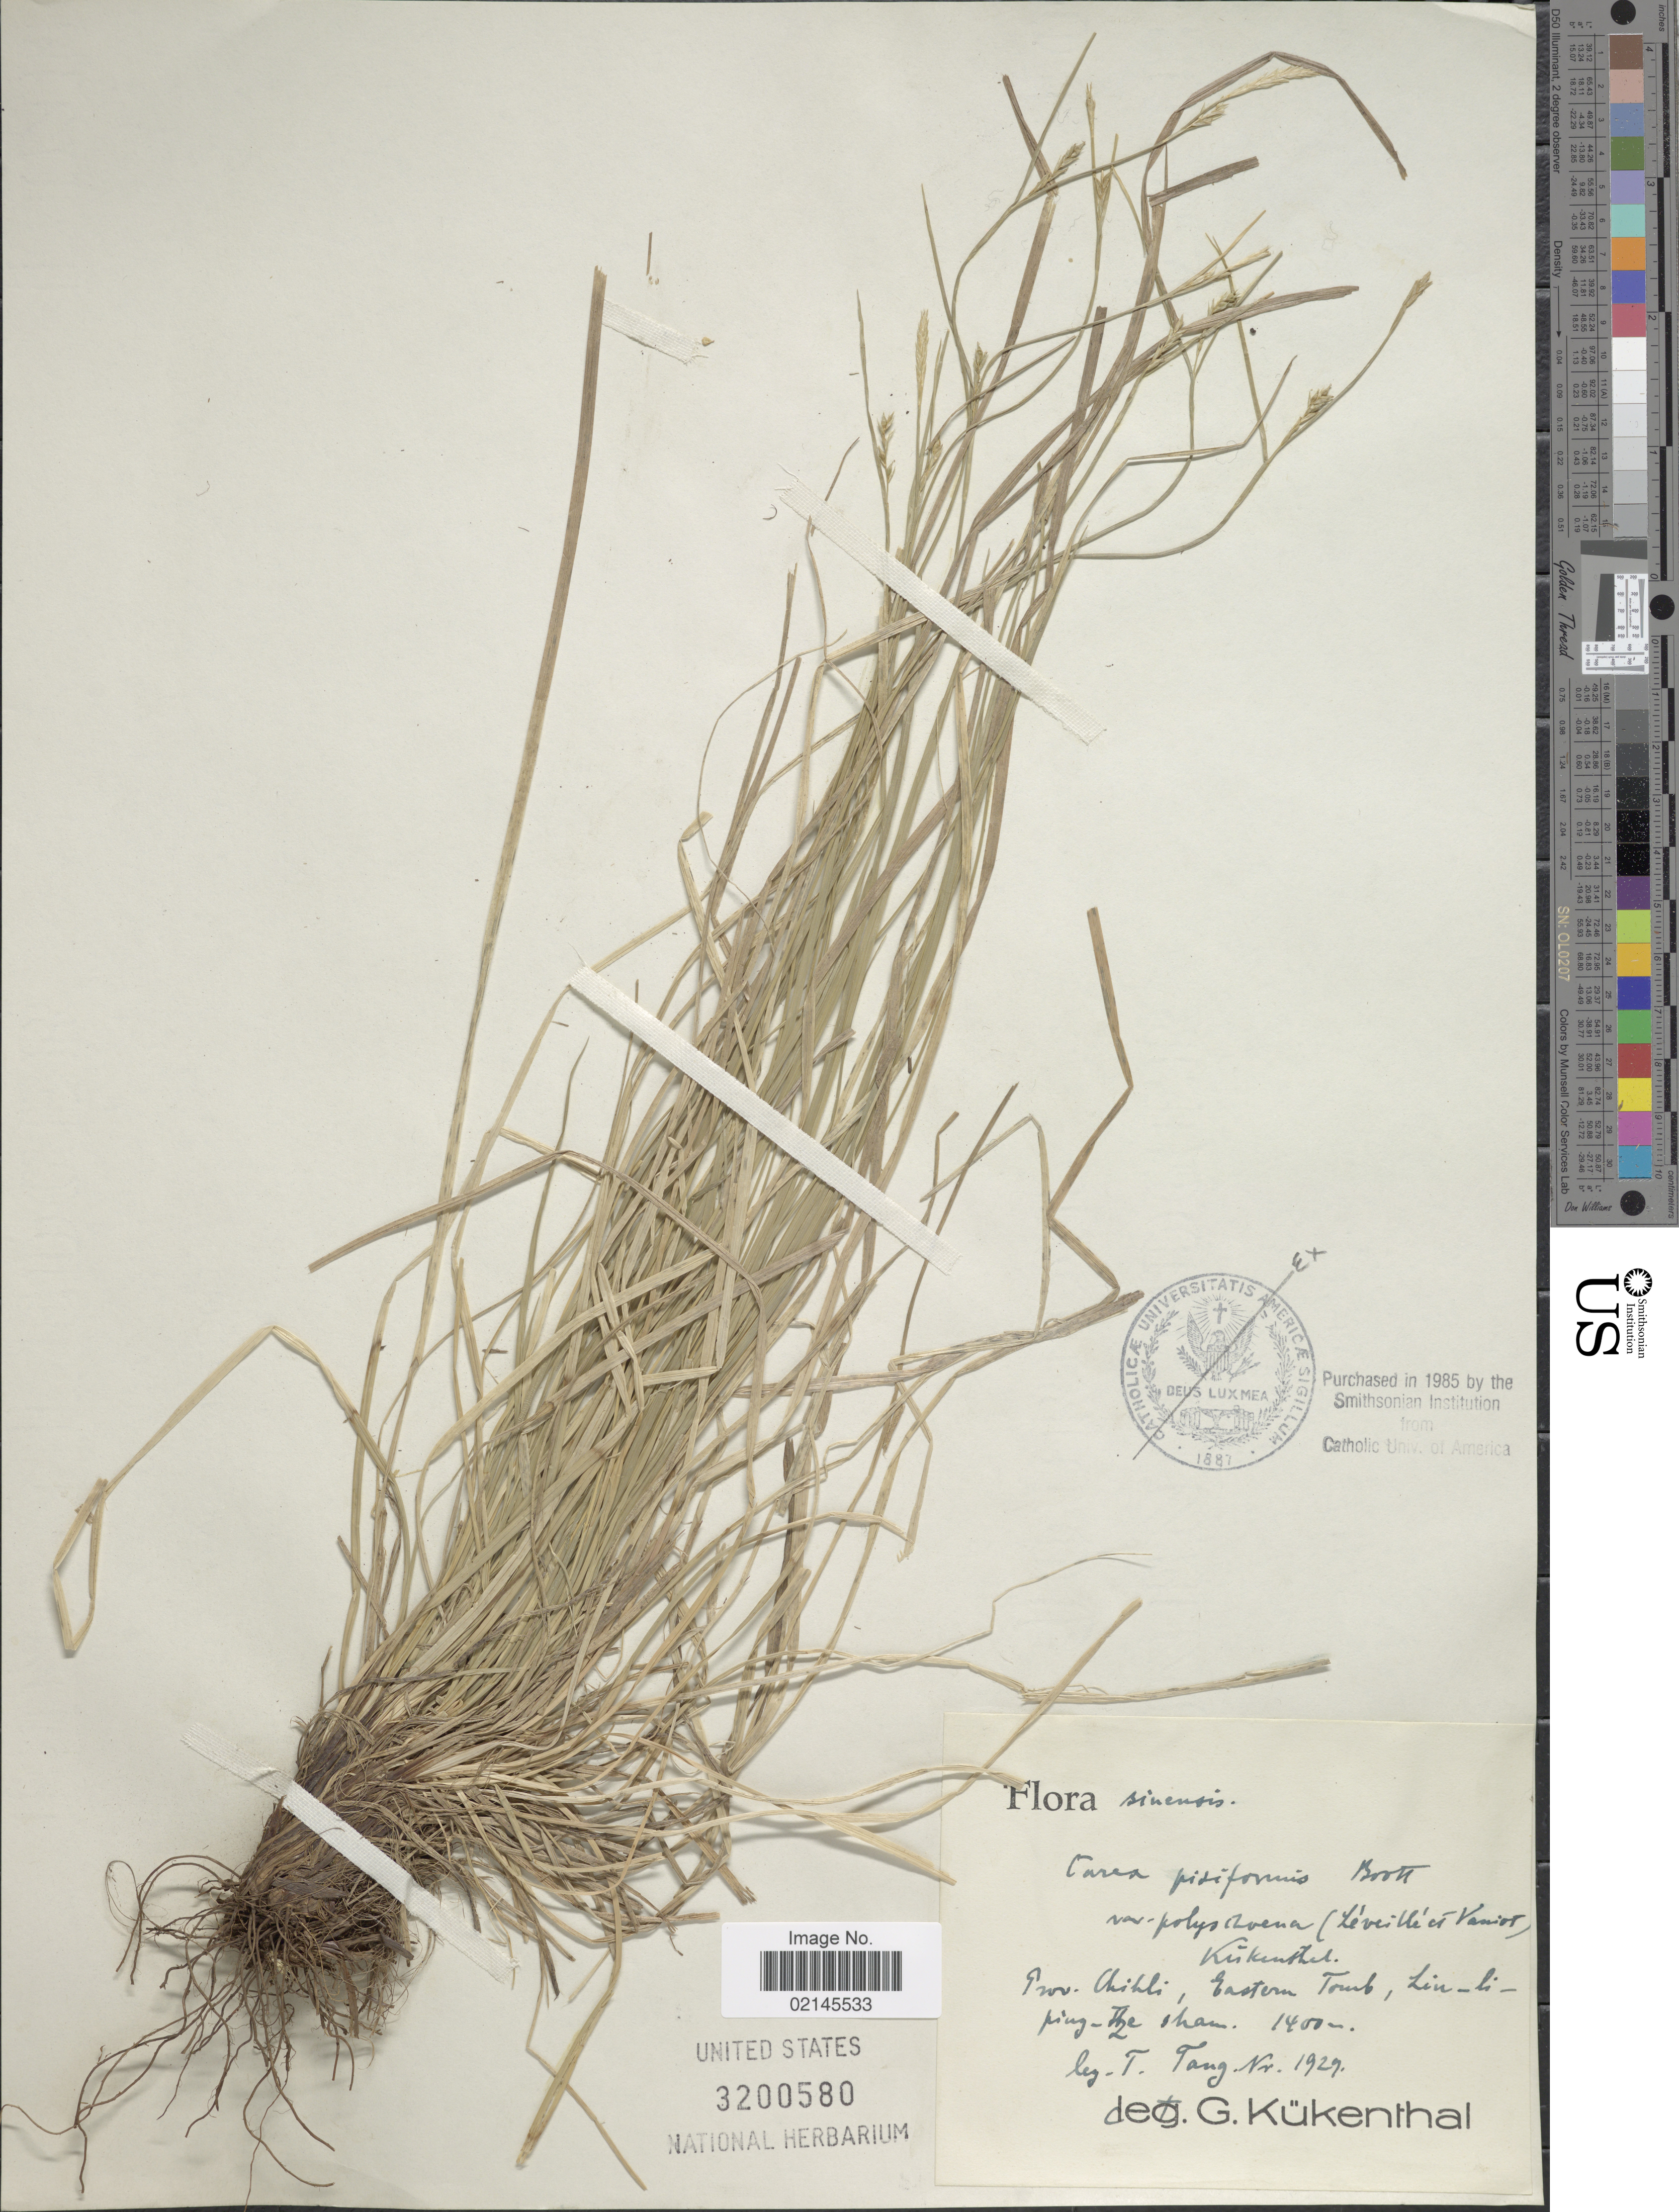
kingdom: Plantae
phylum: Tracheophyta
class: Liliopsida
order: Poales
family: Cyperaceae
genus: Carex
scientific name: Carex pisiformis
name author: Boott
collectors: T. Tang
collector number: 1929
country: China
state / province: Hebei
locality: Prov. Chihli, Eastern Tomb, Liu-li-ping-Tze shan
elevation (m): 1400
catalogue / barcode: US 3200580